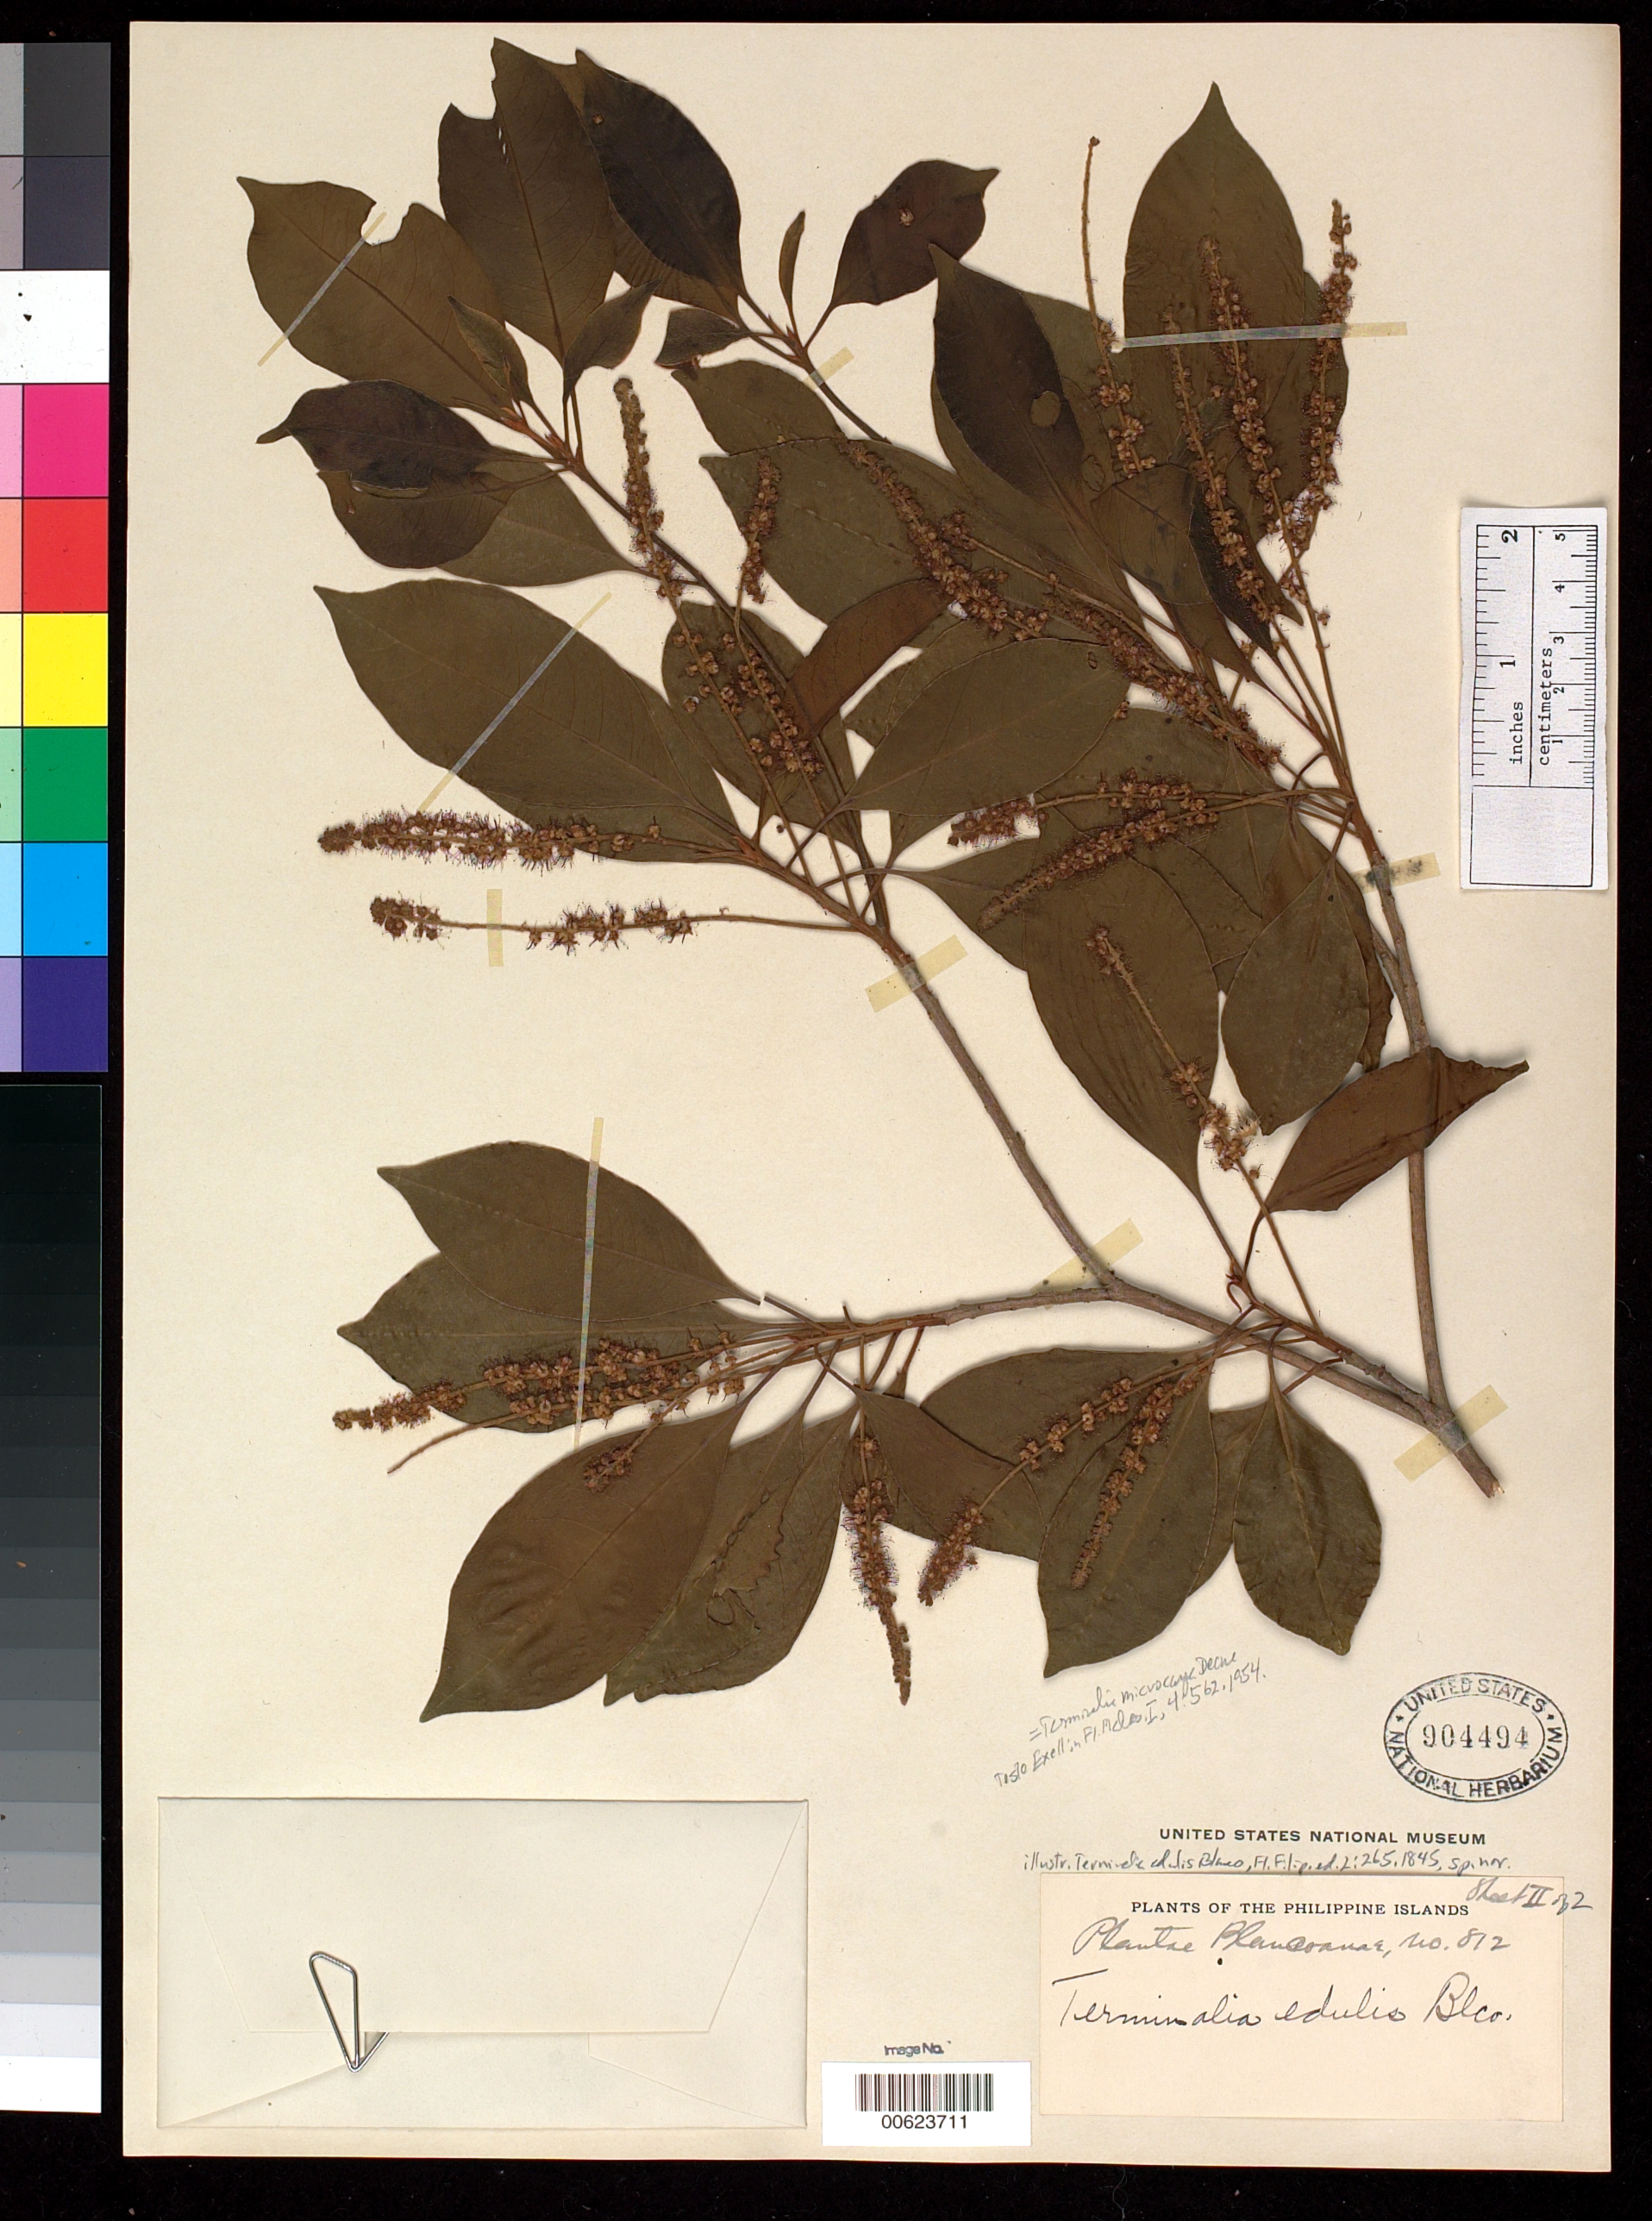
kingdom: Plantae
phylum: Tracheophyta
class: Magnoliopsida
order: Myrtales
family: Combretaceae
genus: Terminalia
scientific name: Terminalia microcarpa subsp. microcarpa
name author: Decne.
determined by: (US) Smithsonian Institution - National Museum of Natural History - Department of Botany (UNITED STATES)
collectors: E. A. Mearns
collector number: Sp. Blancoan. 0812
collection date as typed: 13 Feb 1915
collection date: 1915-02-13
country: Philippines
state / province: Calabarzon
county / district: Batangas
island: Luzon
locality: Mt. batulao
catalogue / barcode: US 904494